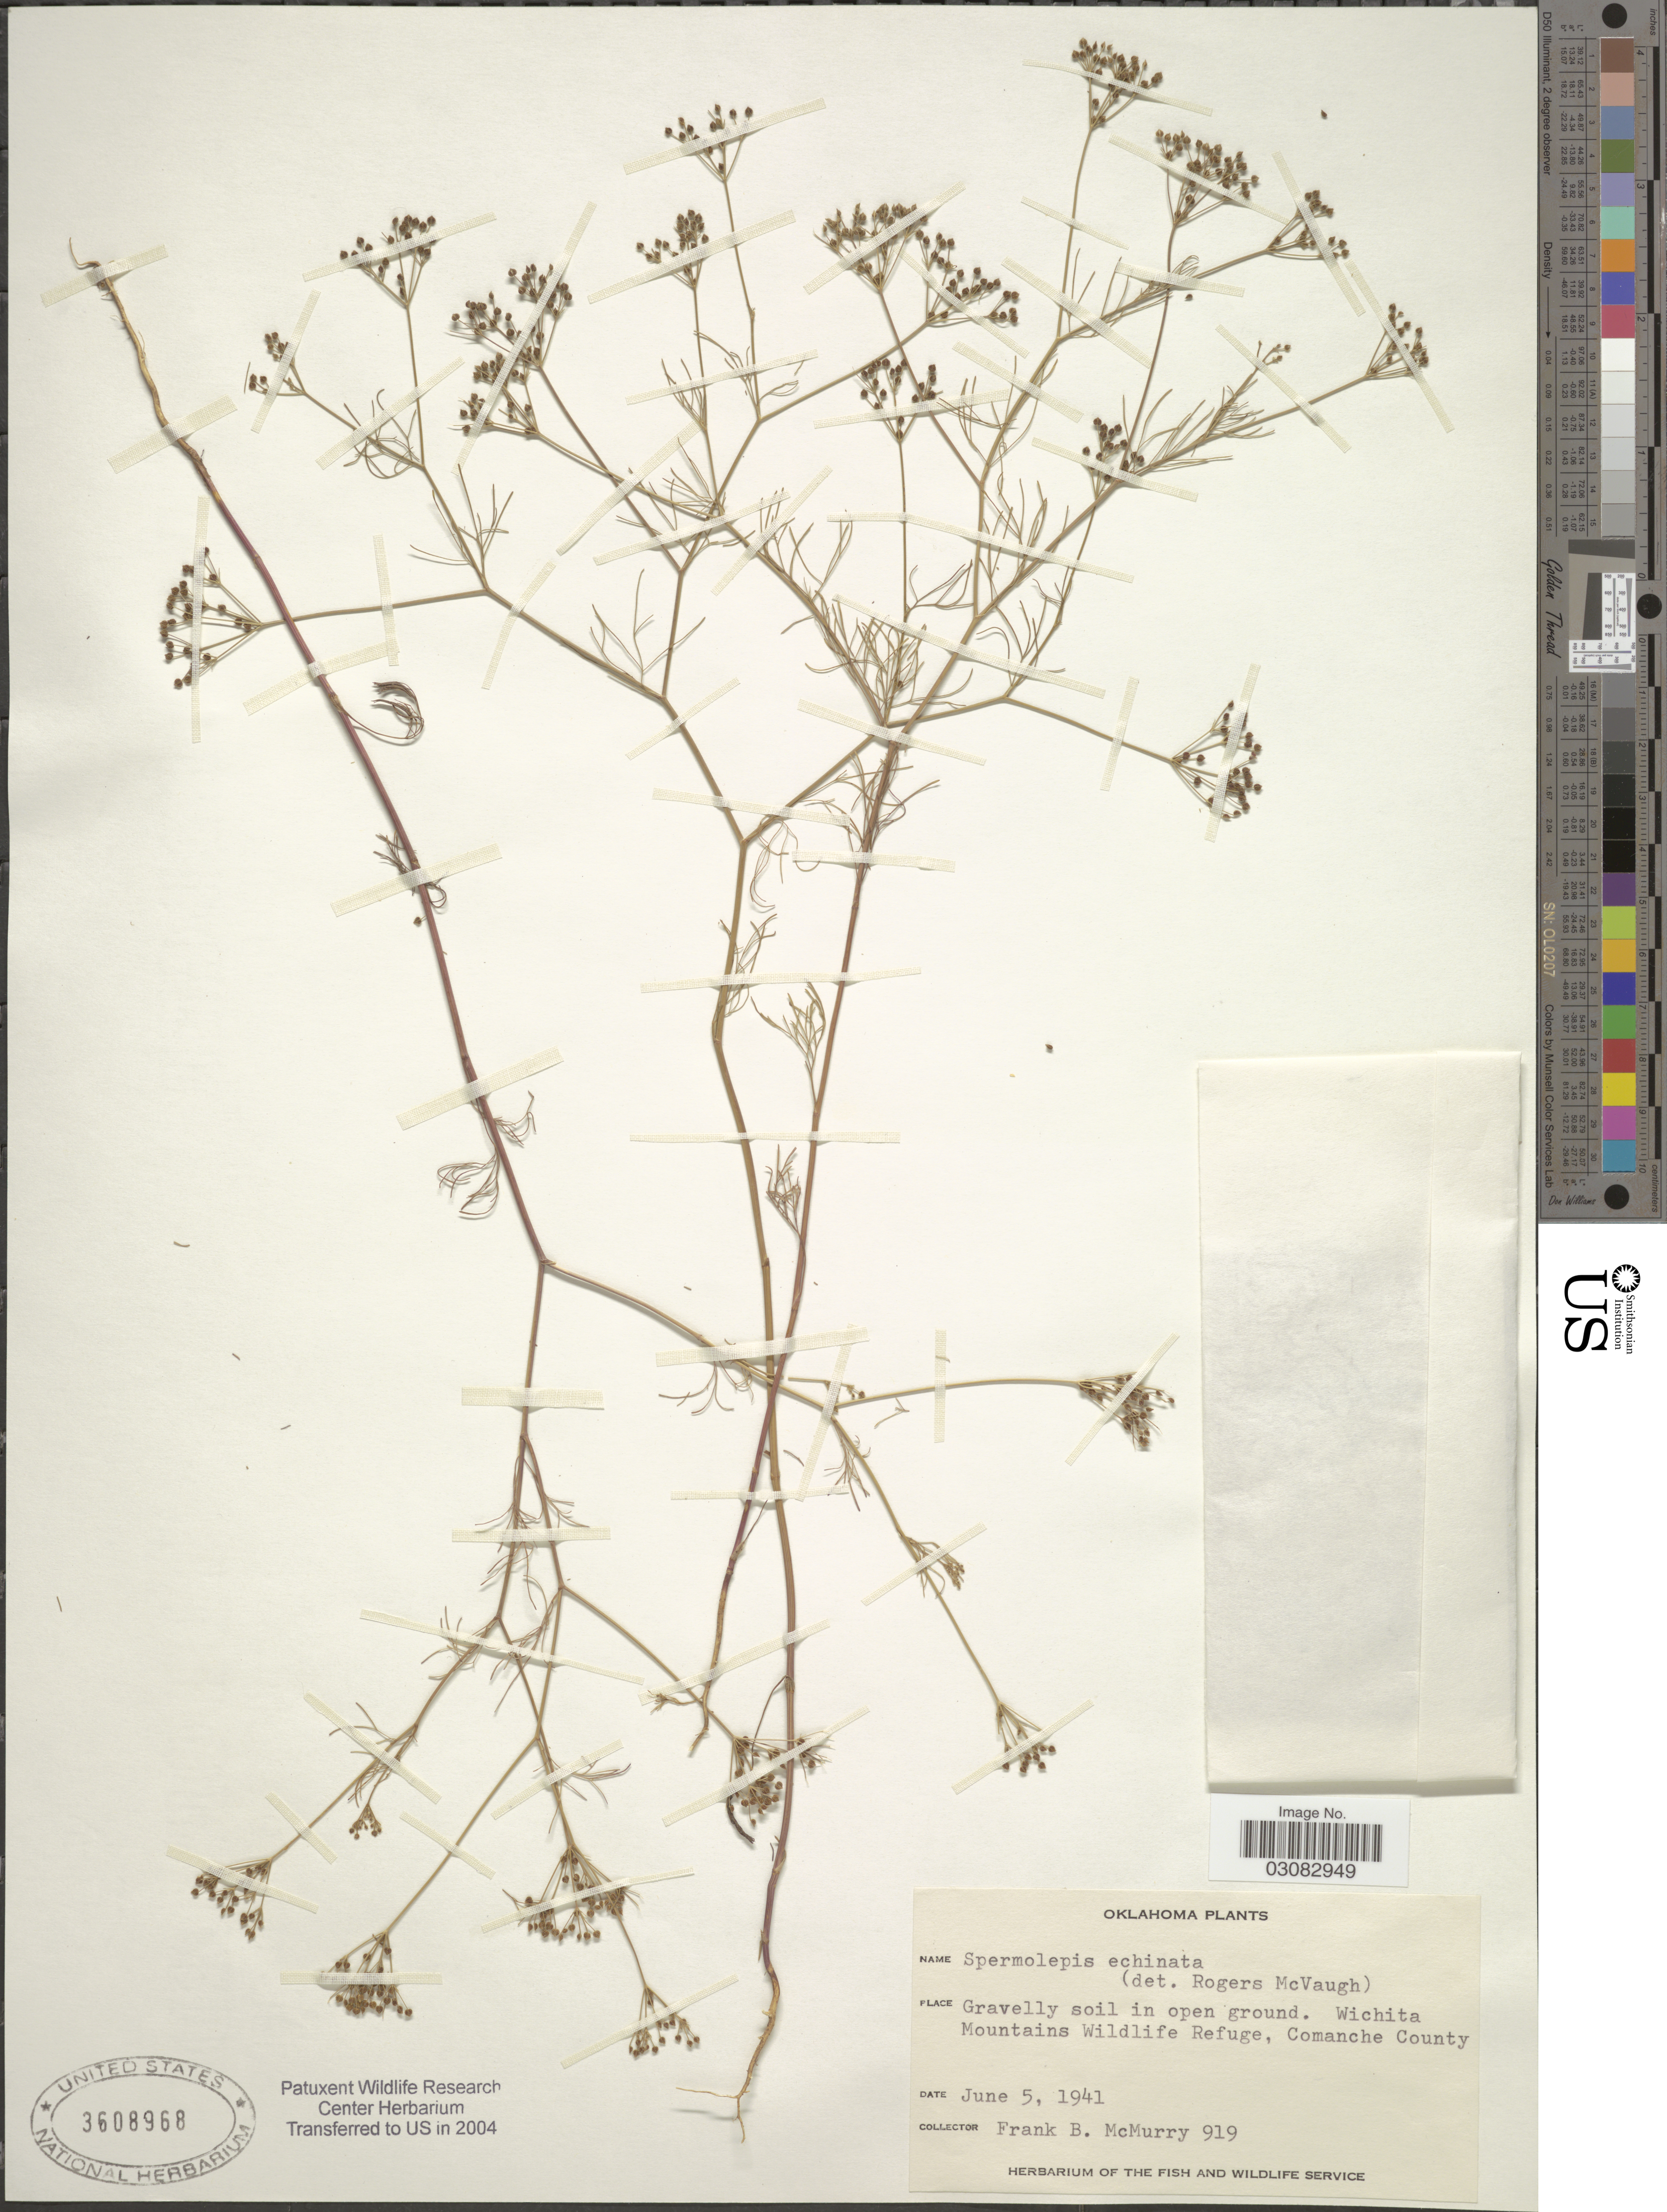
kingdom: Plantae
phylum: Tracheophyta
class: Magnoliopsida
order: Apiales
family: Apiaceae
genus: Spermolepis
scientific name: Spermolepis echinata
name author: (Nutt. ex DC.) A. Heller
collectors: F. B. McMurry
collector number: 919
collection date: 1941-06-05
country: United States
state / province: Oklahoma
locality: Wichita Mountains Wildlife Refuge, Comanche County.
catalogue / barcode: US 3608968